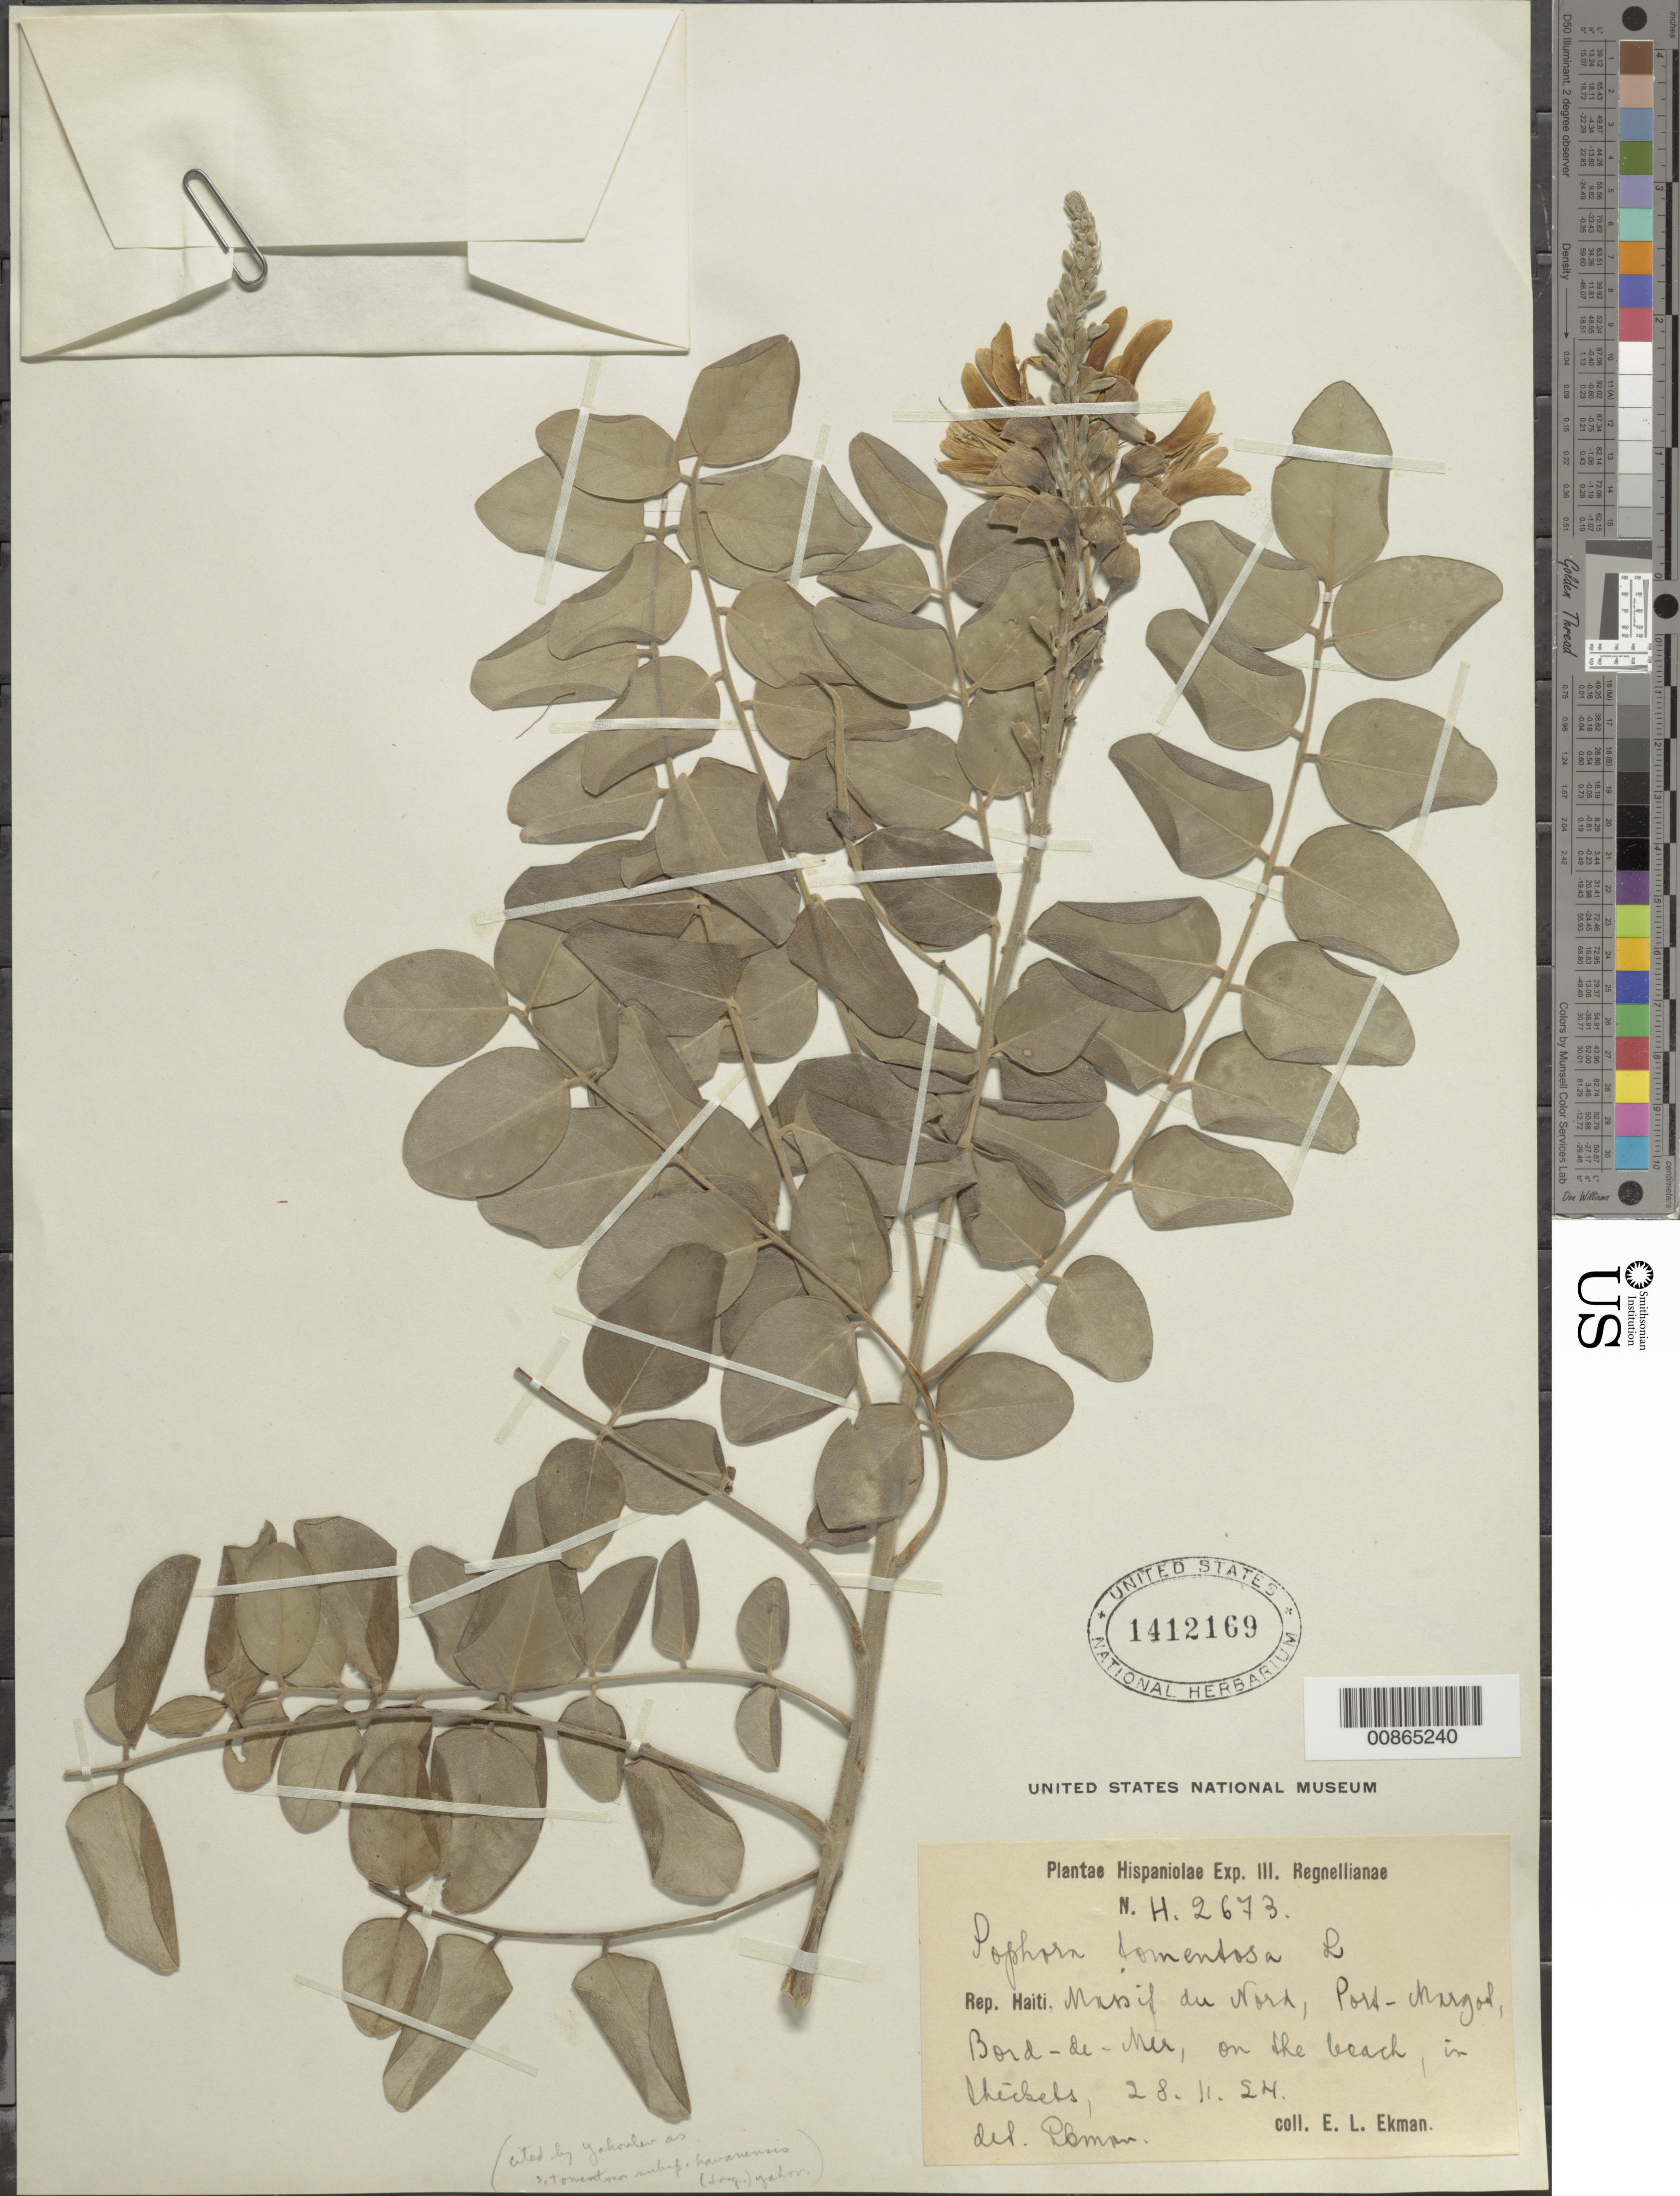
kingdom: Plantae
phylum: Tracheophyta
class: Magnoliopsida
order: Fabales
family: Fabaceae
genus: Sophora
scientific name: Sophora tomentosa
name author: L.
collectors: E. L. Ekman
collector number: H 2673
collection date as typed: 28 Nov 1924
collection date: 1924-11-28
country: Haiti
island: Hispaniola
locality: Massif du Nord, Port-Margot, Bord-du-Mer.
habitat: On the beach, in thickets.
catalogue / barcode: US 1412169